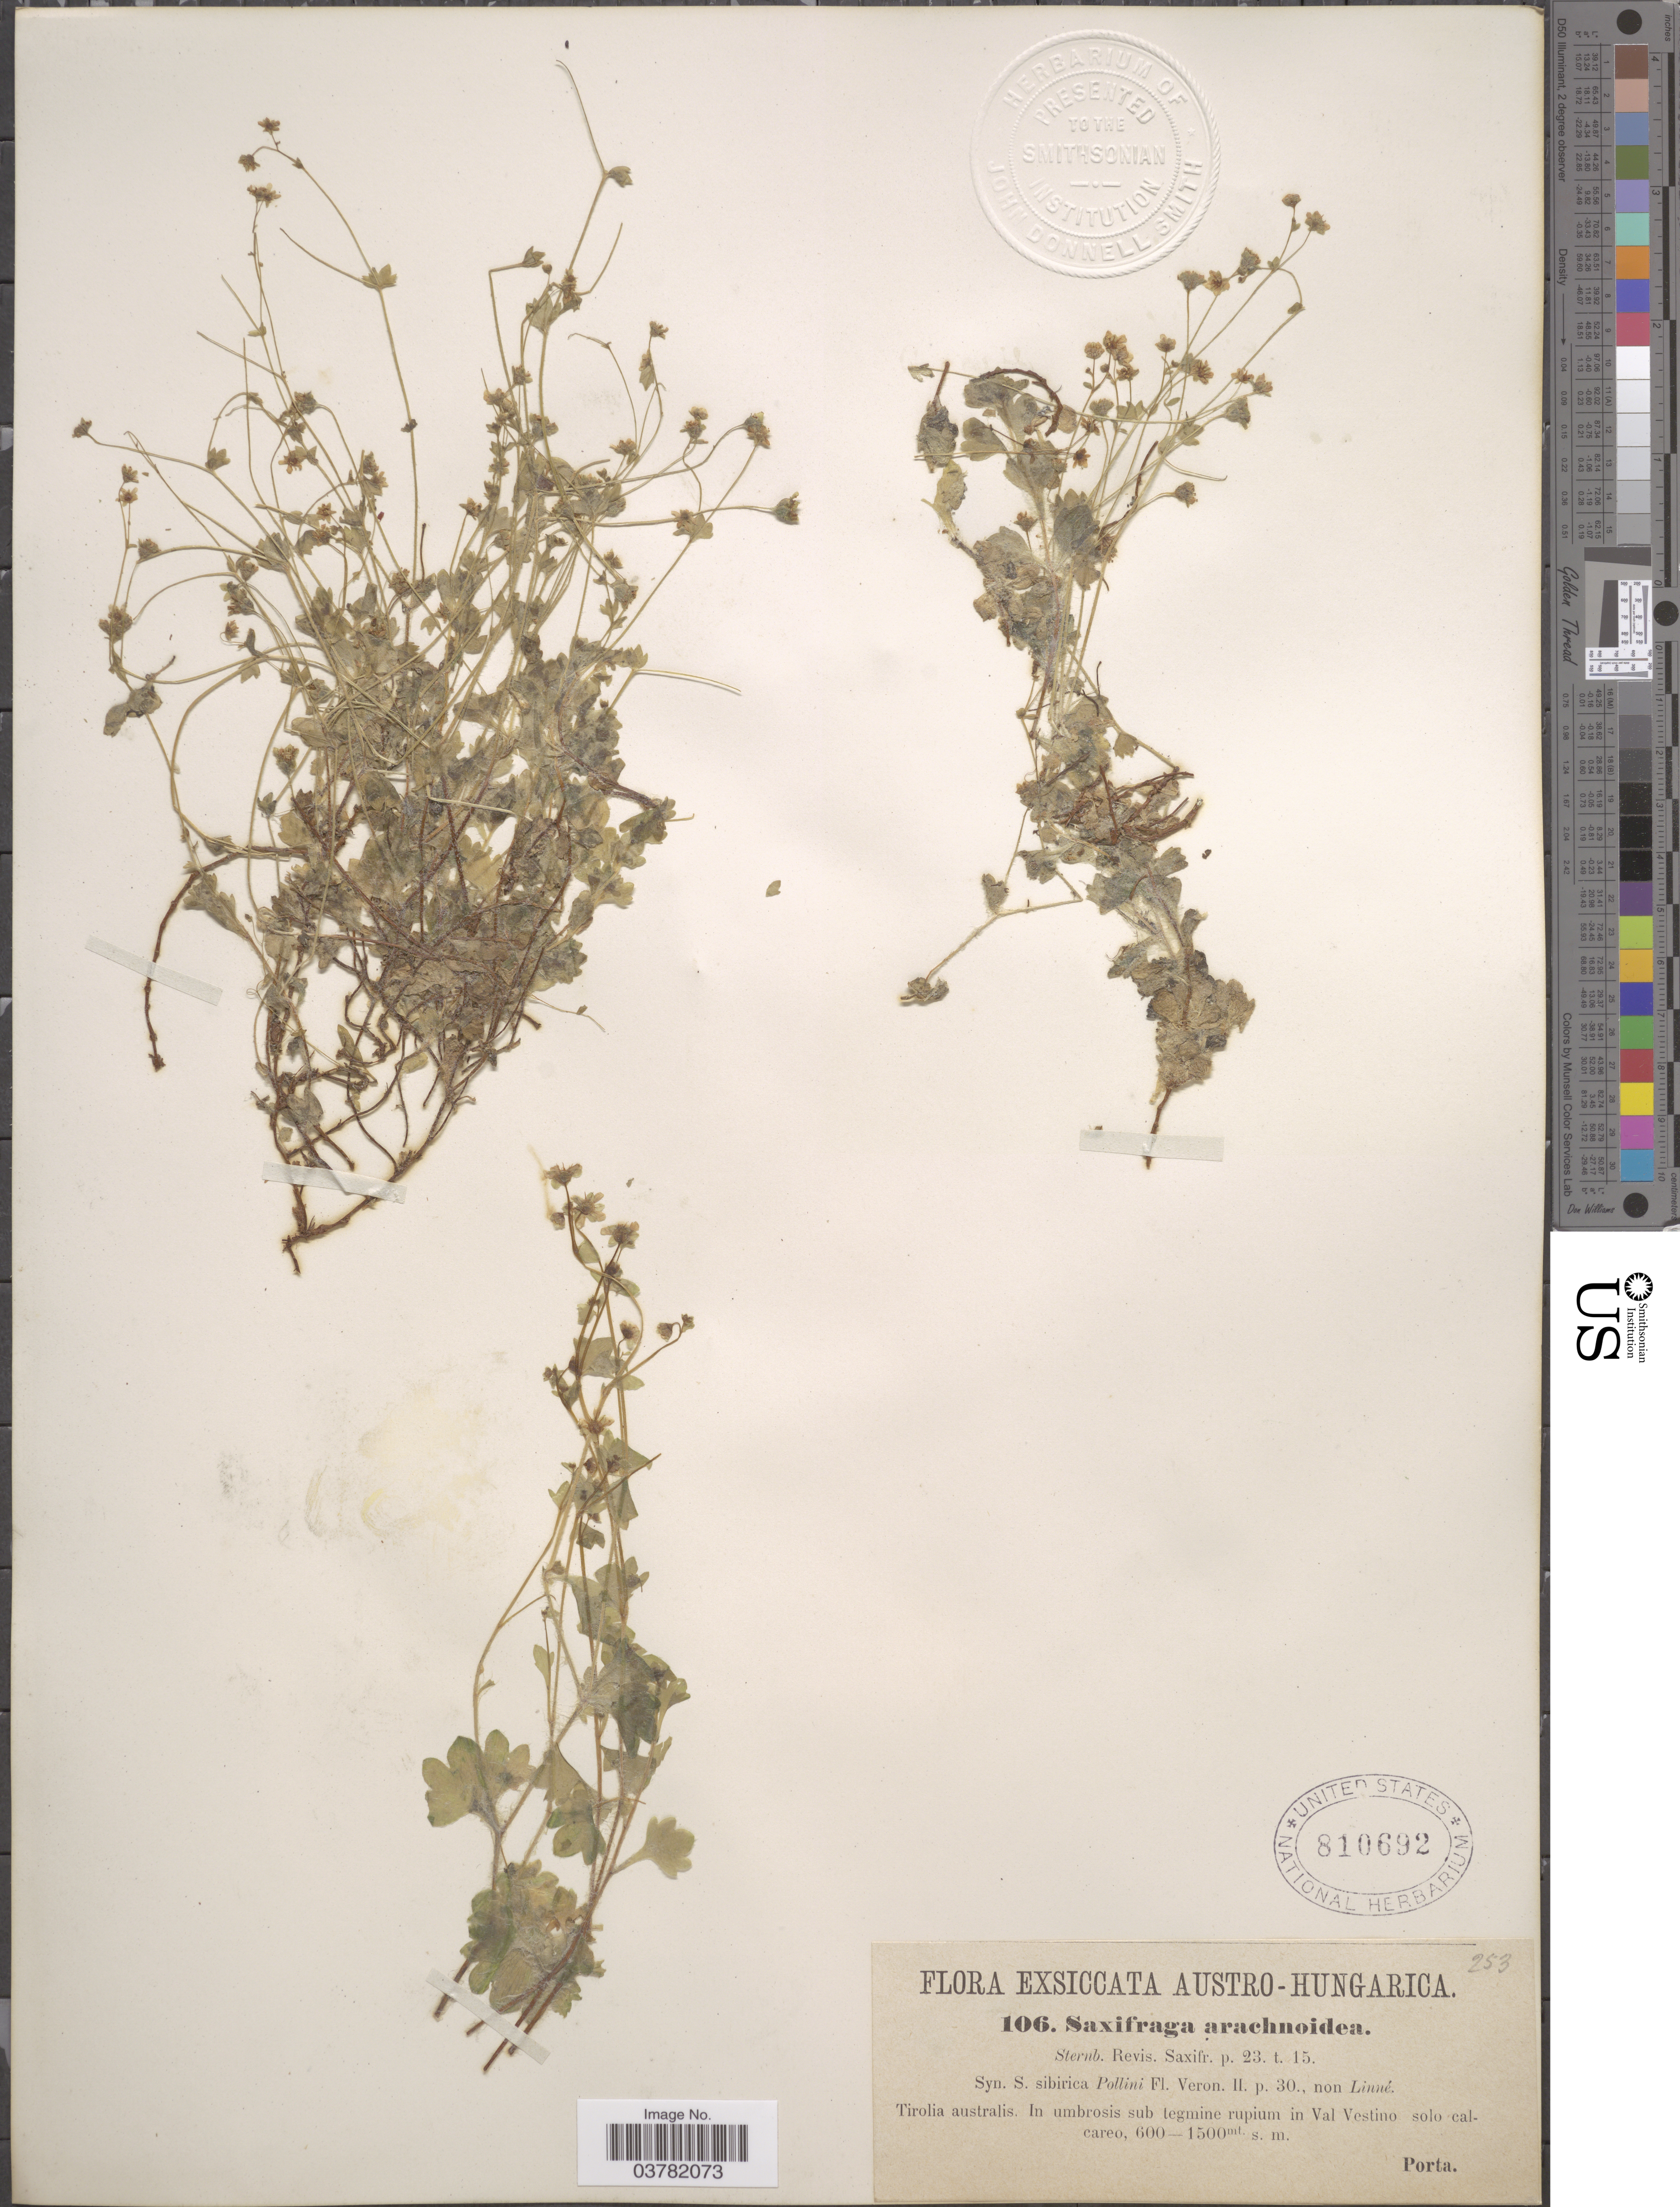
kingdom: Plantae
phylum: Tracheophyta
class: Magnoliopsida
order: Saxifragales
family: Saxifragaceae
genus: Saxifraga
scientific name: Saxifraga arachnoidea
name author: Sternb.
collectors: -- Porta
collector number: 106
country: Italy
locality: Austro-Hungarica. Tirolia australis. In umbrosis sub tegmine rupium in Val Vestino solo calcareo.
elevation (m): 600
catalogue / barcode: US 810692